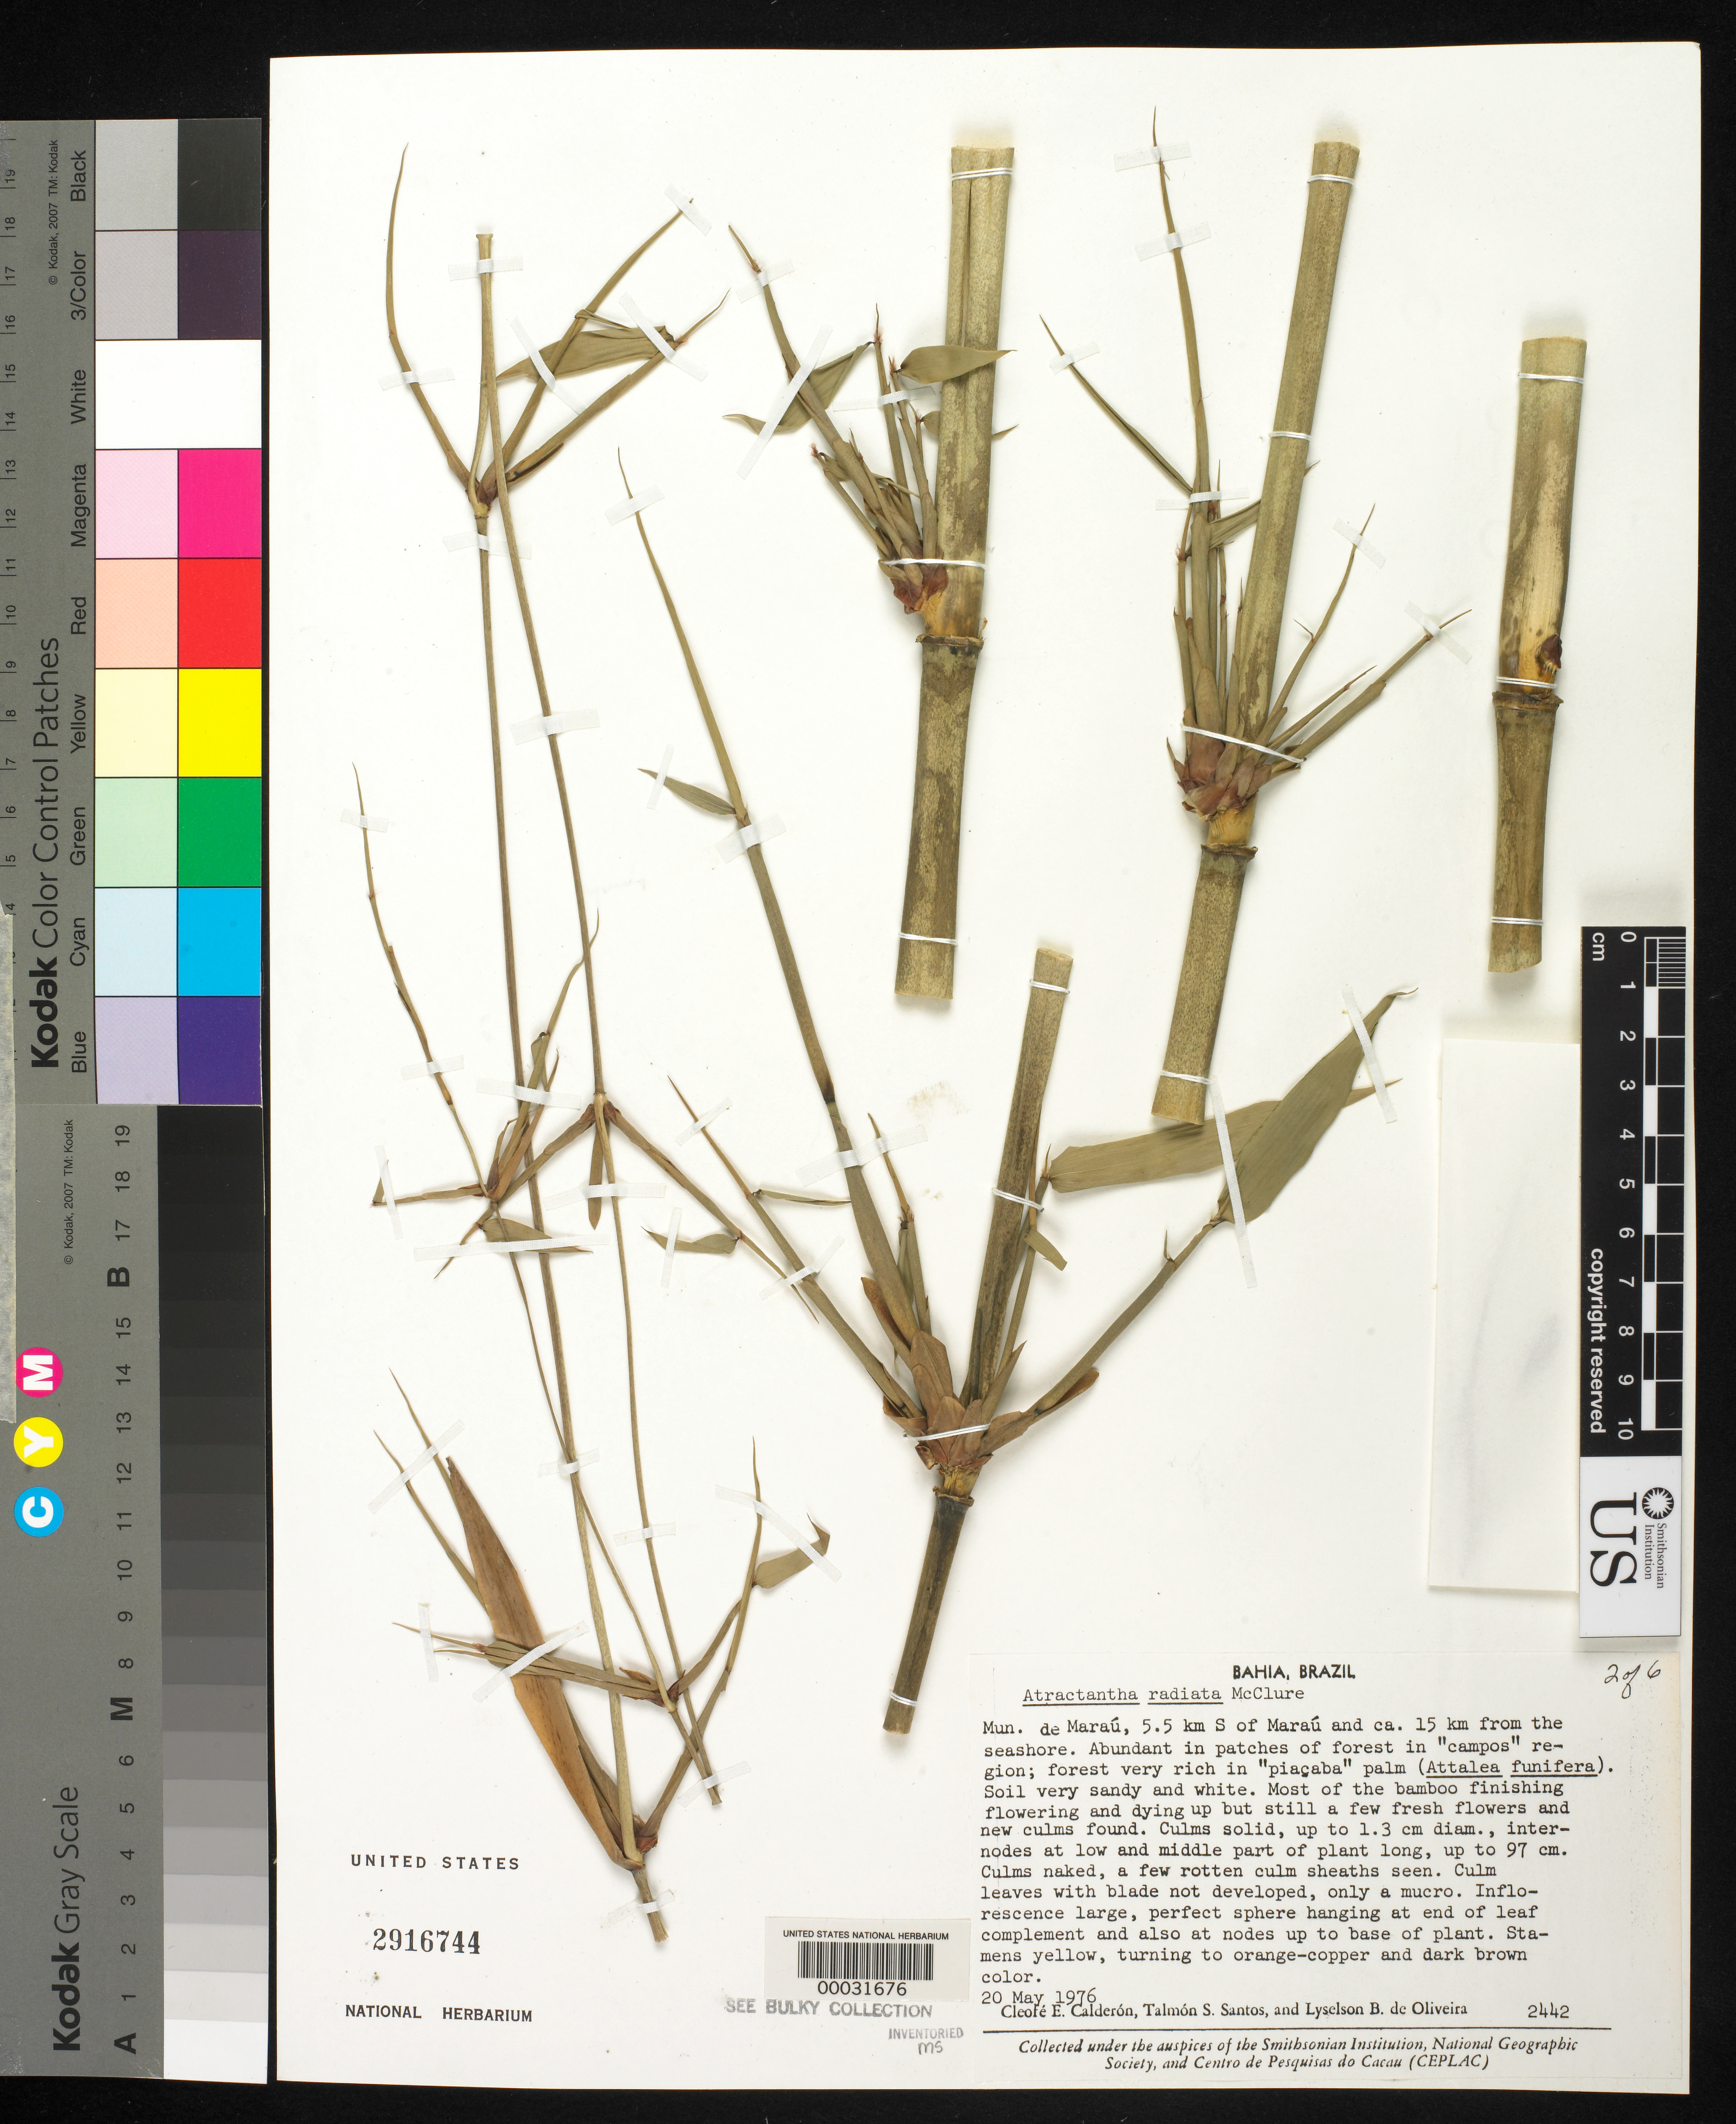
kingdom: Plantae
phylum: Tracheophyta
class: Liliopsida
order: Poales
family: Poaceae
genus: Atractantha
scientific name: Atractantha radiata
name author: McClure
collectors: C. E. Calderón & R. S. Pinheiro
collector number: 2442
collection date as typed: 20 May 1976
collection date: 1976-05-20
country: Brazil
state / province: Bahia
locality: Marau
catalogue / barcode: US 2916744